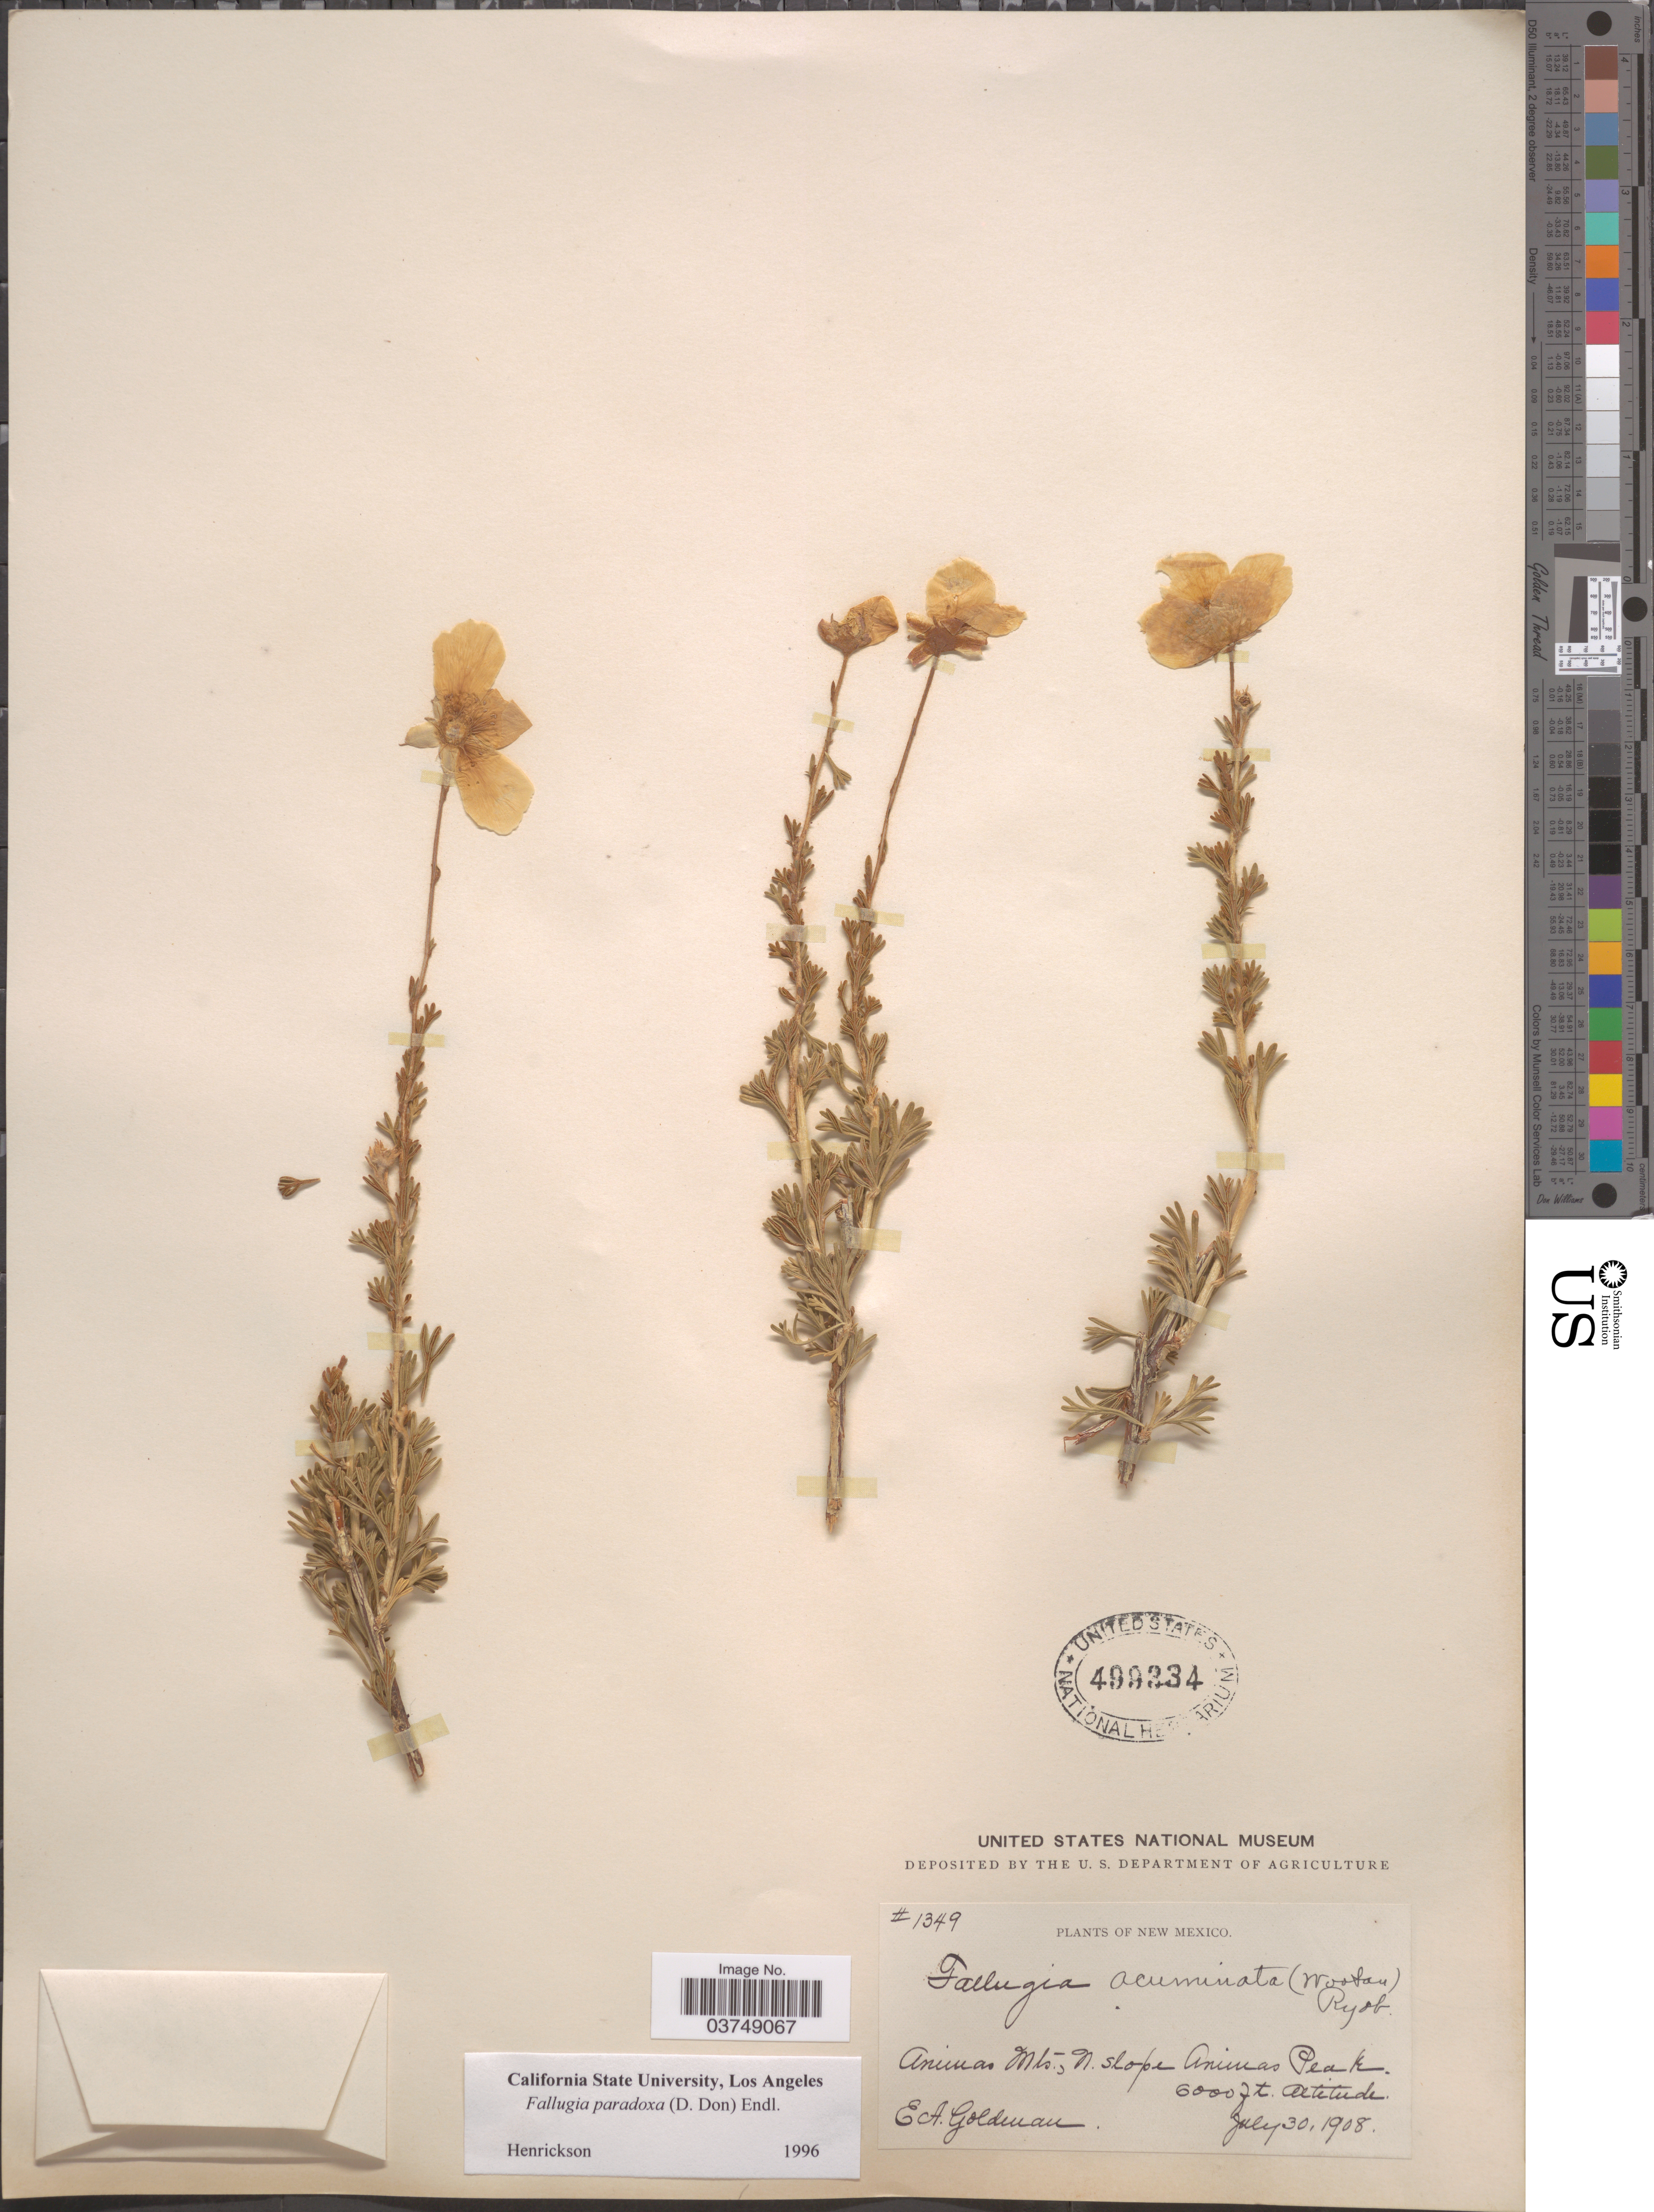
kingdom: Plantae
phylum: Tracheophyta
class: Magnoliopsida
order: Rosales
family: Rosaceae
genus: Fallugia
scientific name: Fallugia paradoxa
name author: (D. Don ex Tilloch & T. Taylor) Endl. ex Torr.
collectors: E. A. Goldman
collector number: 1349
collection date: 1908-07-30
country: United States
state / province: New Mexico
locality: Animas Mts., N. slope Animas Peak.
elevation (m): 1829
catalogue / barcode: US 499334